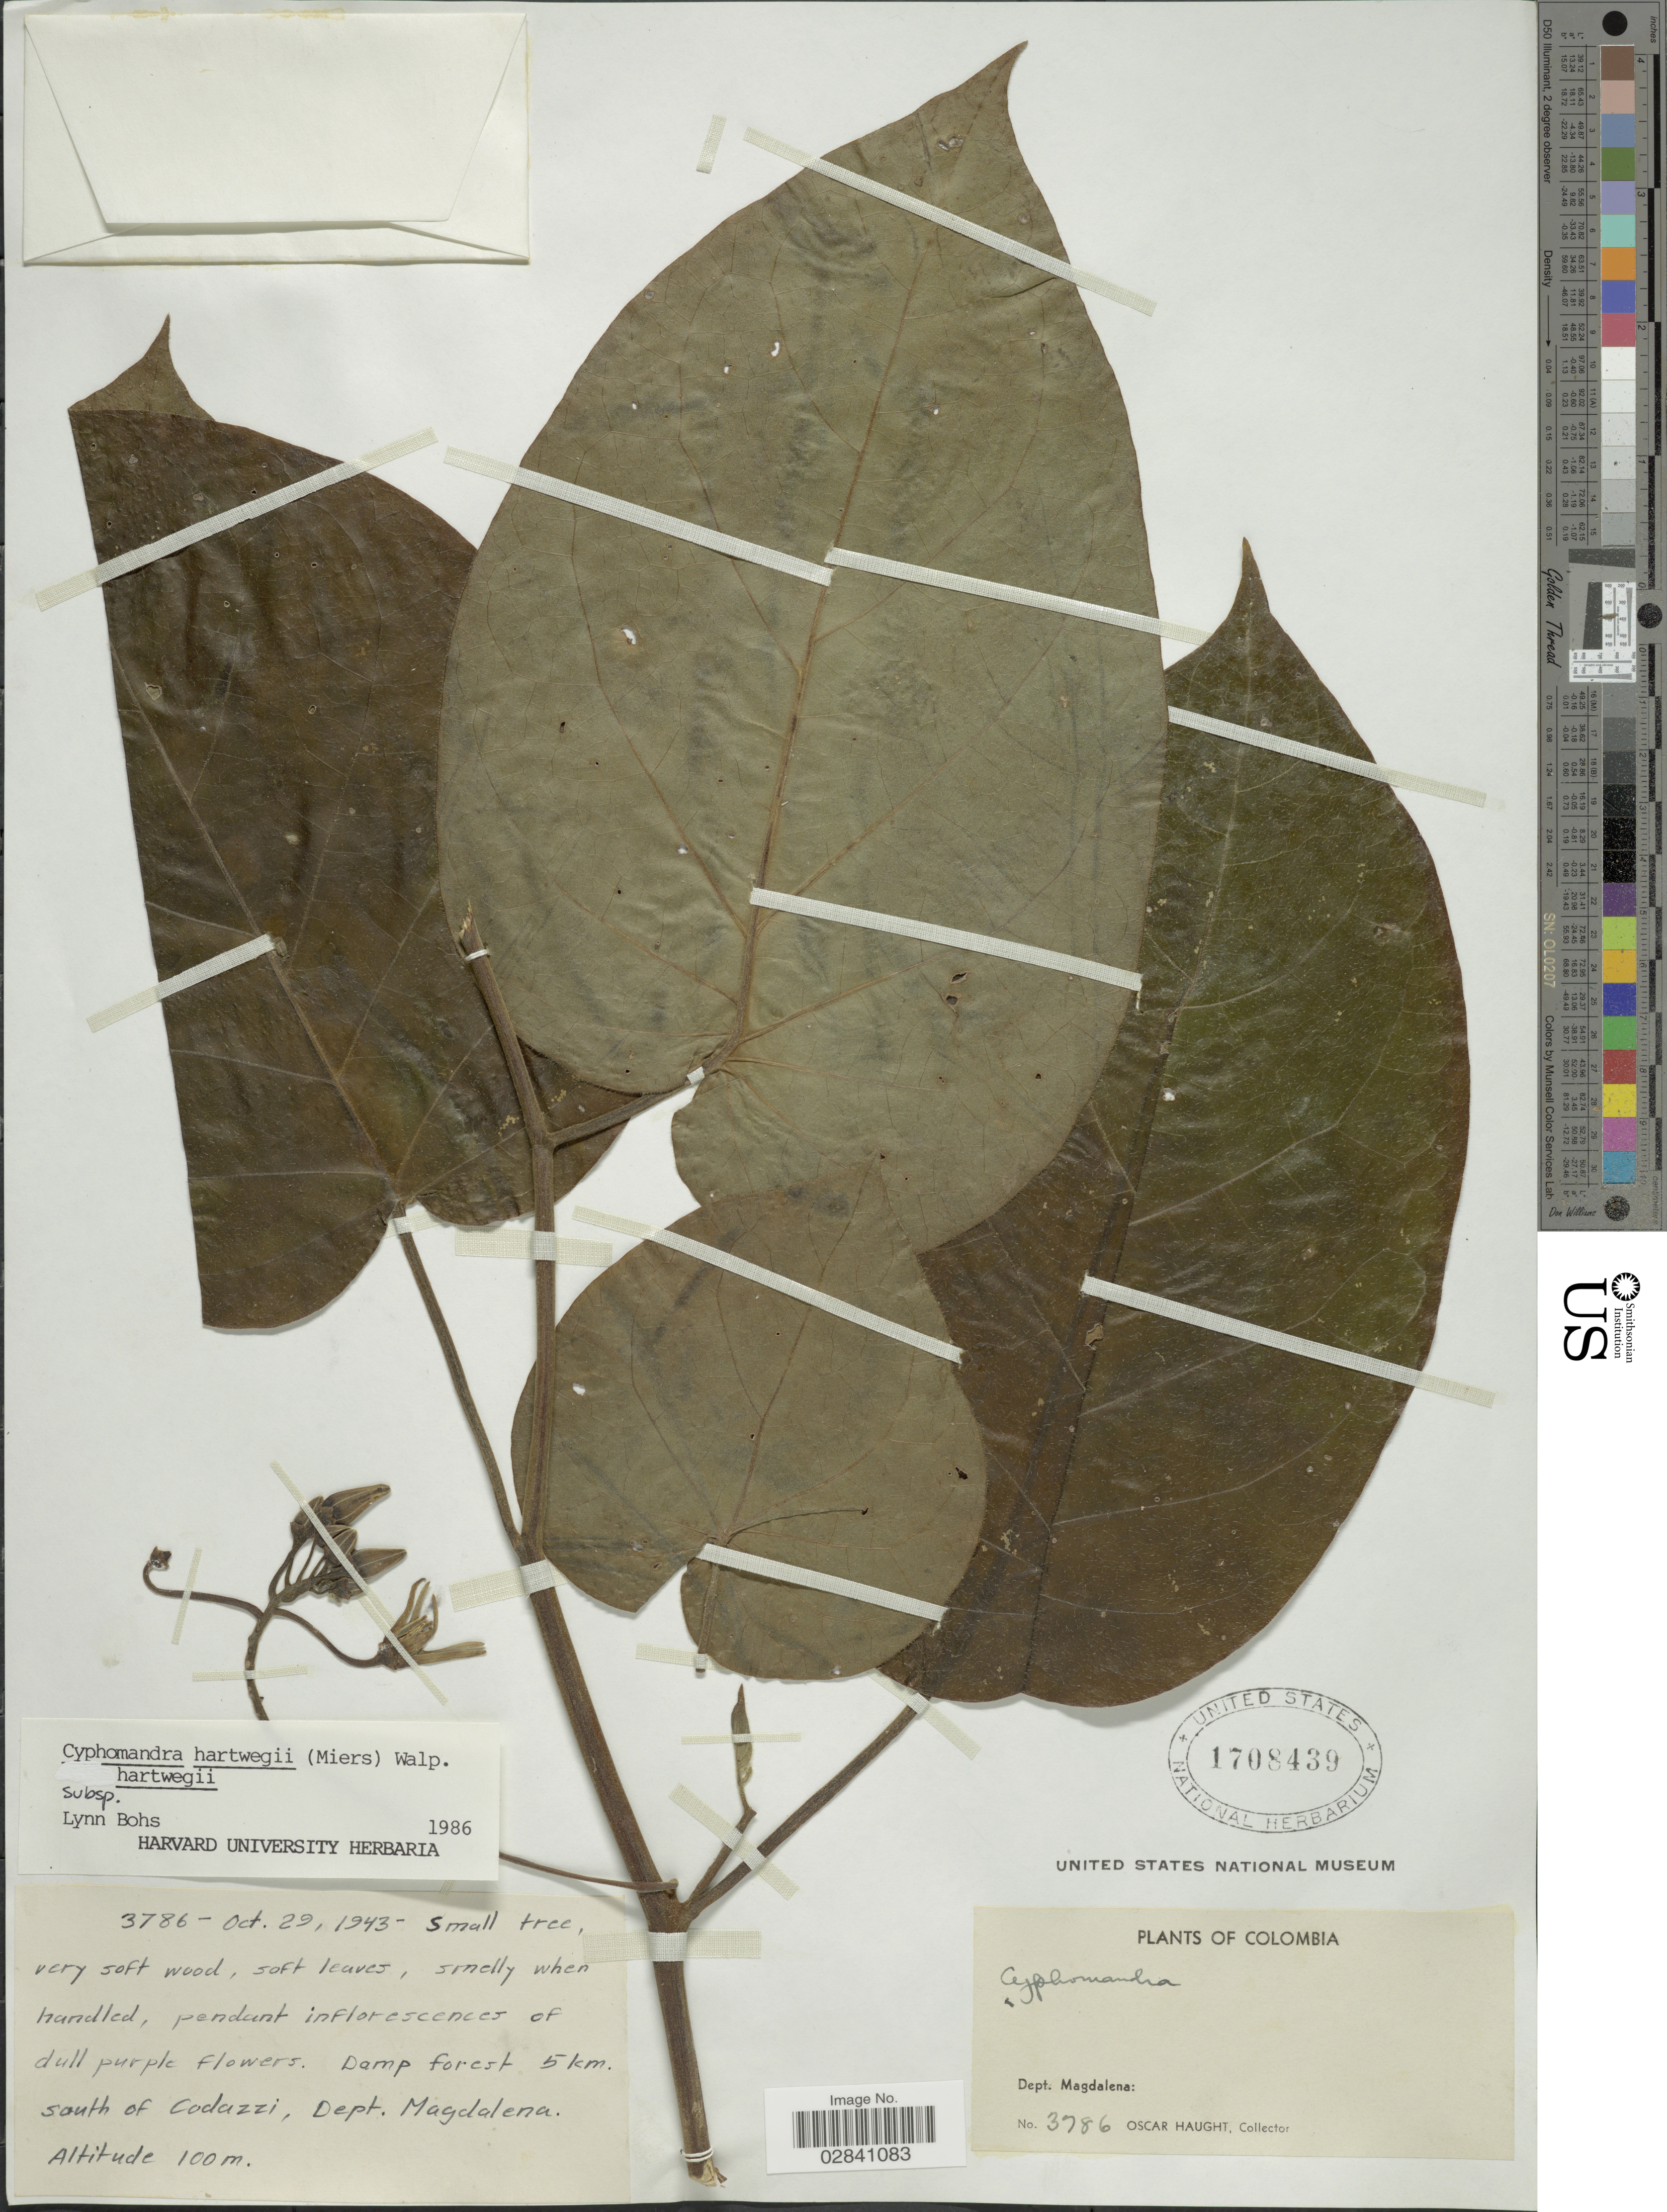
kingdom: Plantae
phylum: Tracheophyta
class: Magnoliopsida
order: Solanales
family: Solanaceae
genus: Cyphomandra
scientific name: Cyphomandra hartwegii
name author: (Miers) Sendtn. ex Walp.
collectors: O. Haught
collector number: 3786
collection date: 1943-10-29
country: Colombia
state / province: Magdalena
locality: Damp forest 5 km. south of Codazzi, Dept. Magdalena.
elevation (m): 100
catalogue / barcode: US 1708439